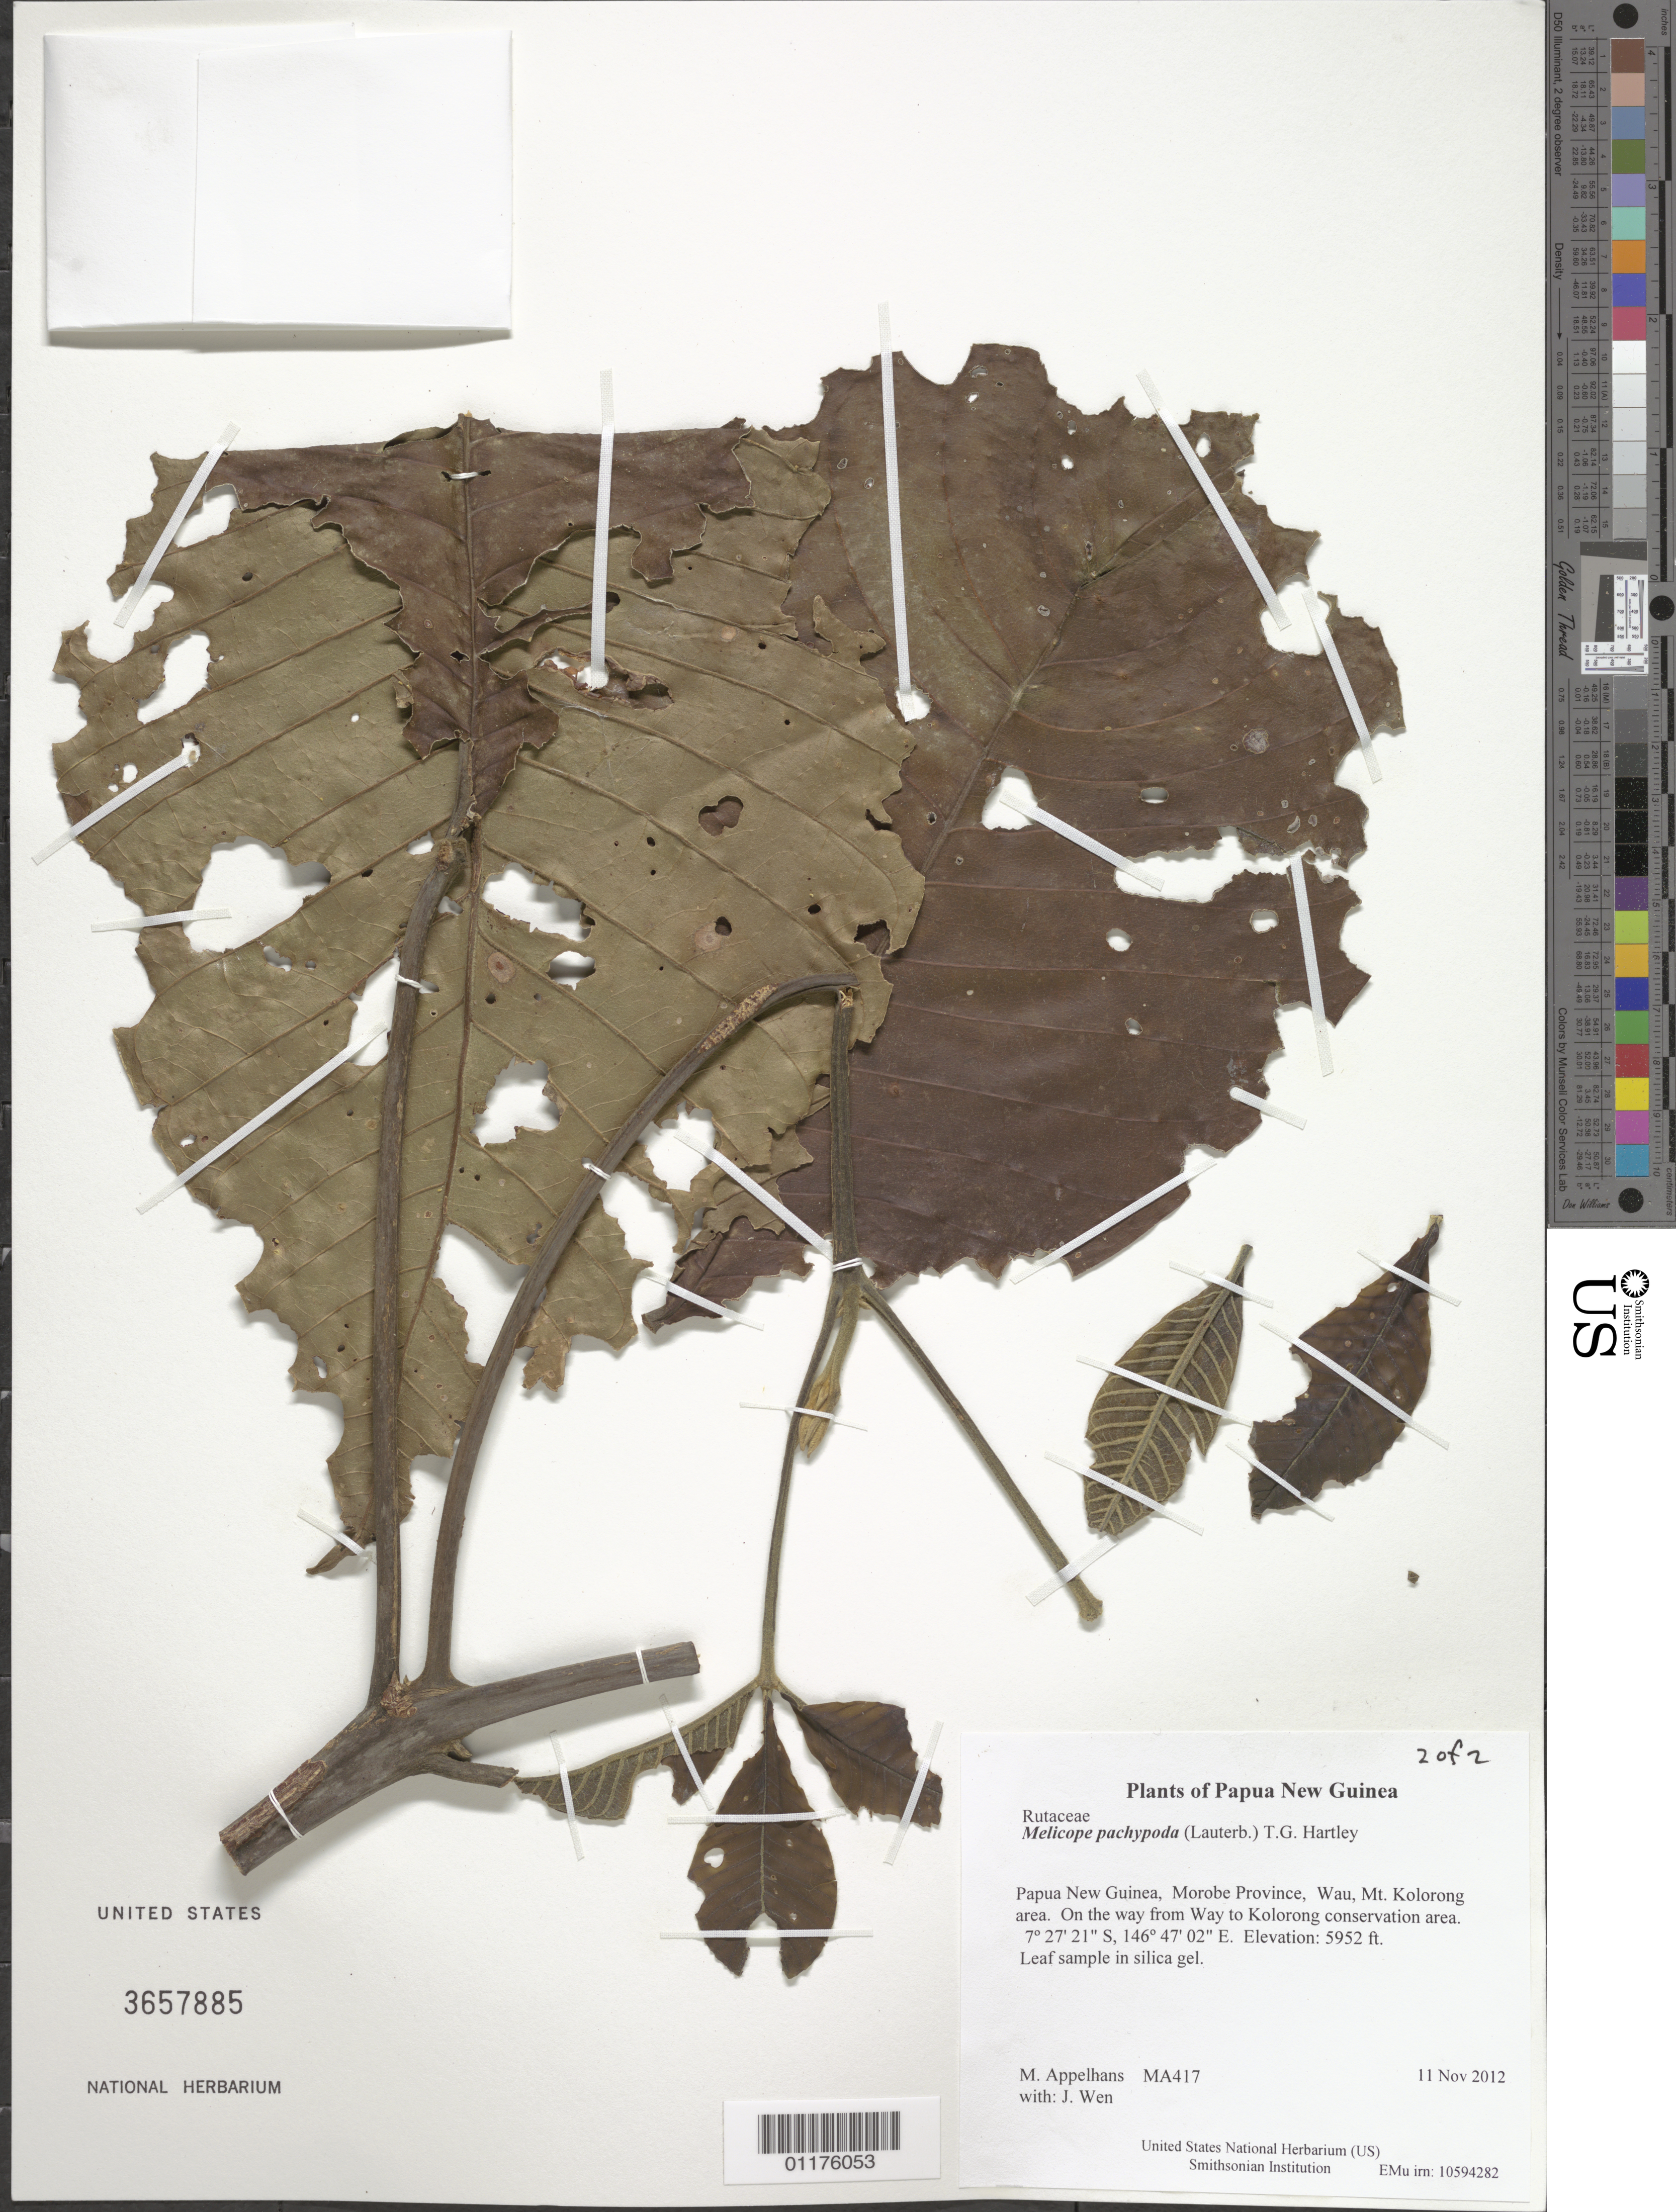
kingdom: Plantae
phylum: Tracheophyta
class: Magnoliopsida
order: Sapindales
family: Rutaceae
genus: Melicope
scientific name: Melicope pachypoda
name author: (Lauterb.) T.G. Hartley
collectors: J. Wen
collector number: MA417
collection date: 2012-11-11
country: Papua New Guinea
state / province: Morobe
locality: Wau, Mt. Kolorong area. On the way from Way to Kolorong conservation area.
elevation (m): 1814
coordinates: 7 27.350 S, 146 47.037 E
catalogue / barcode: US 3657885